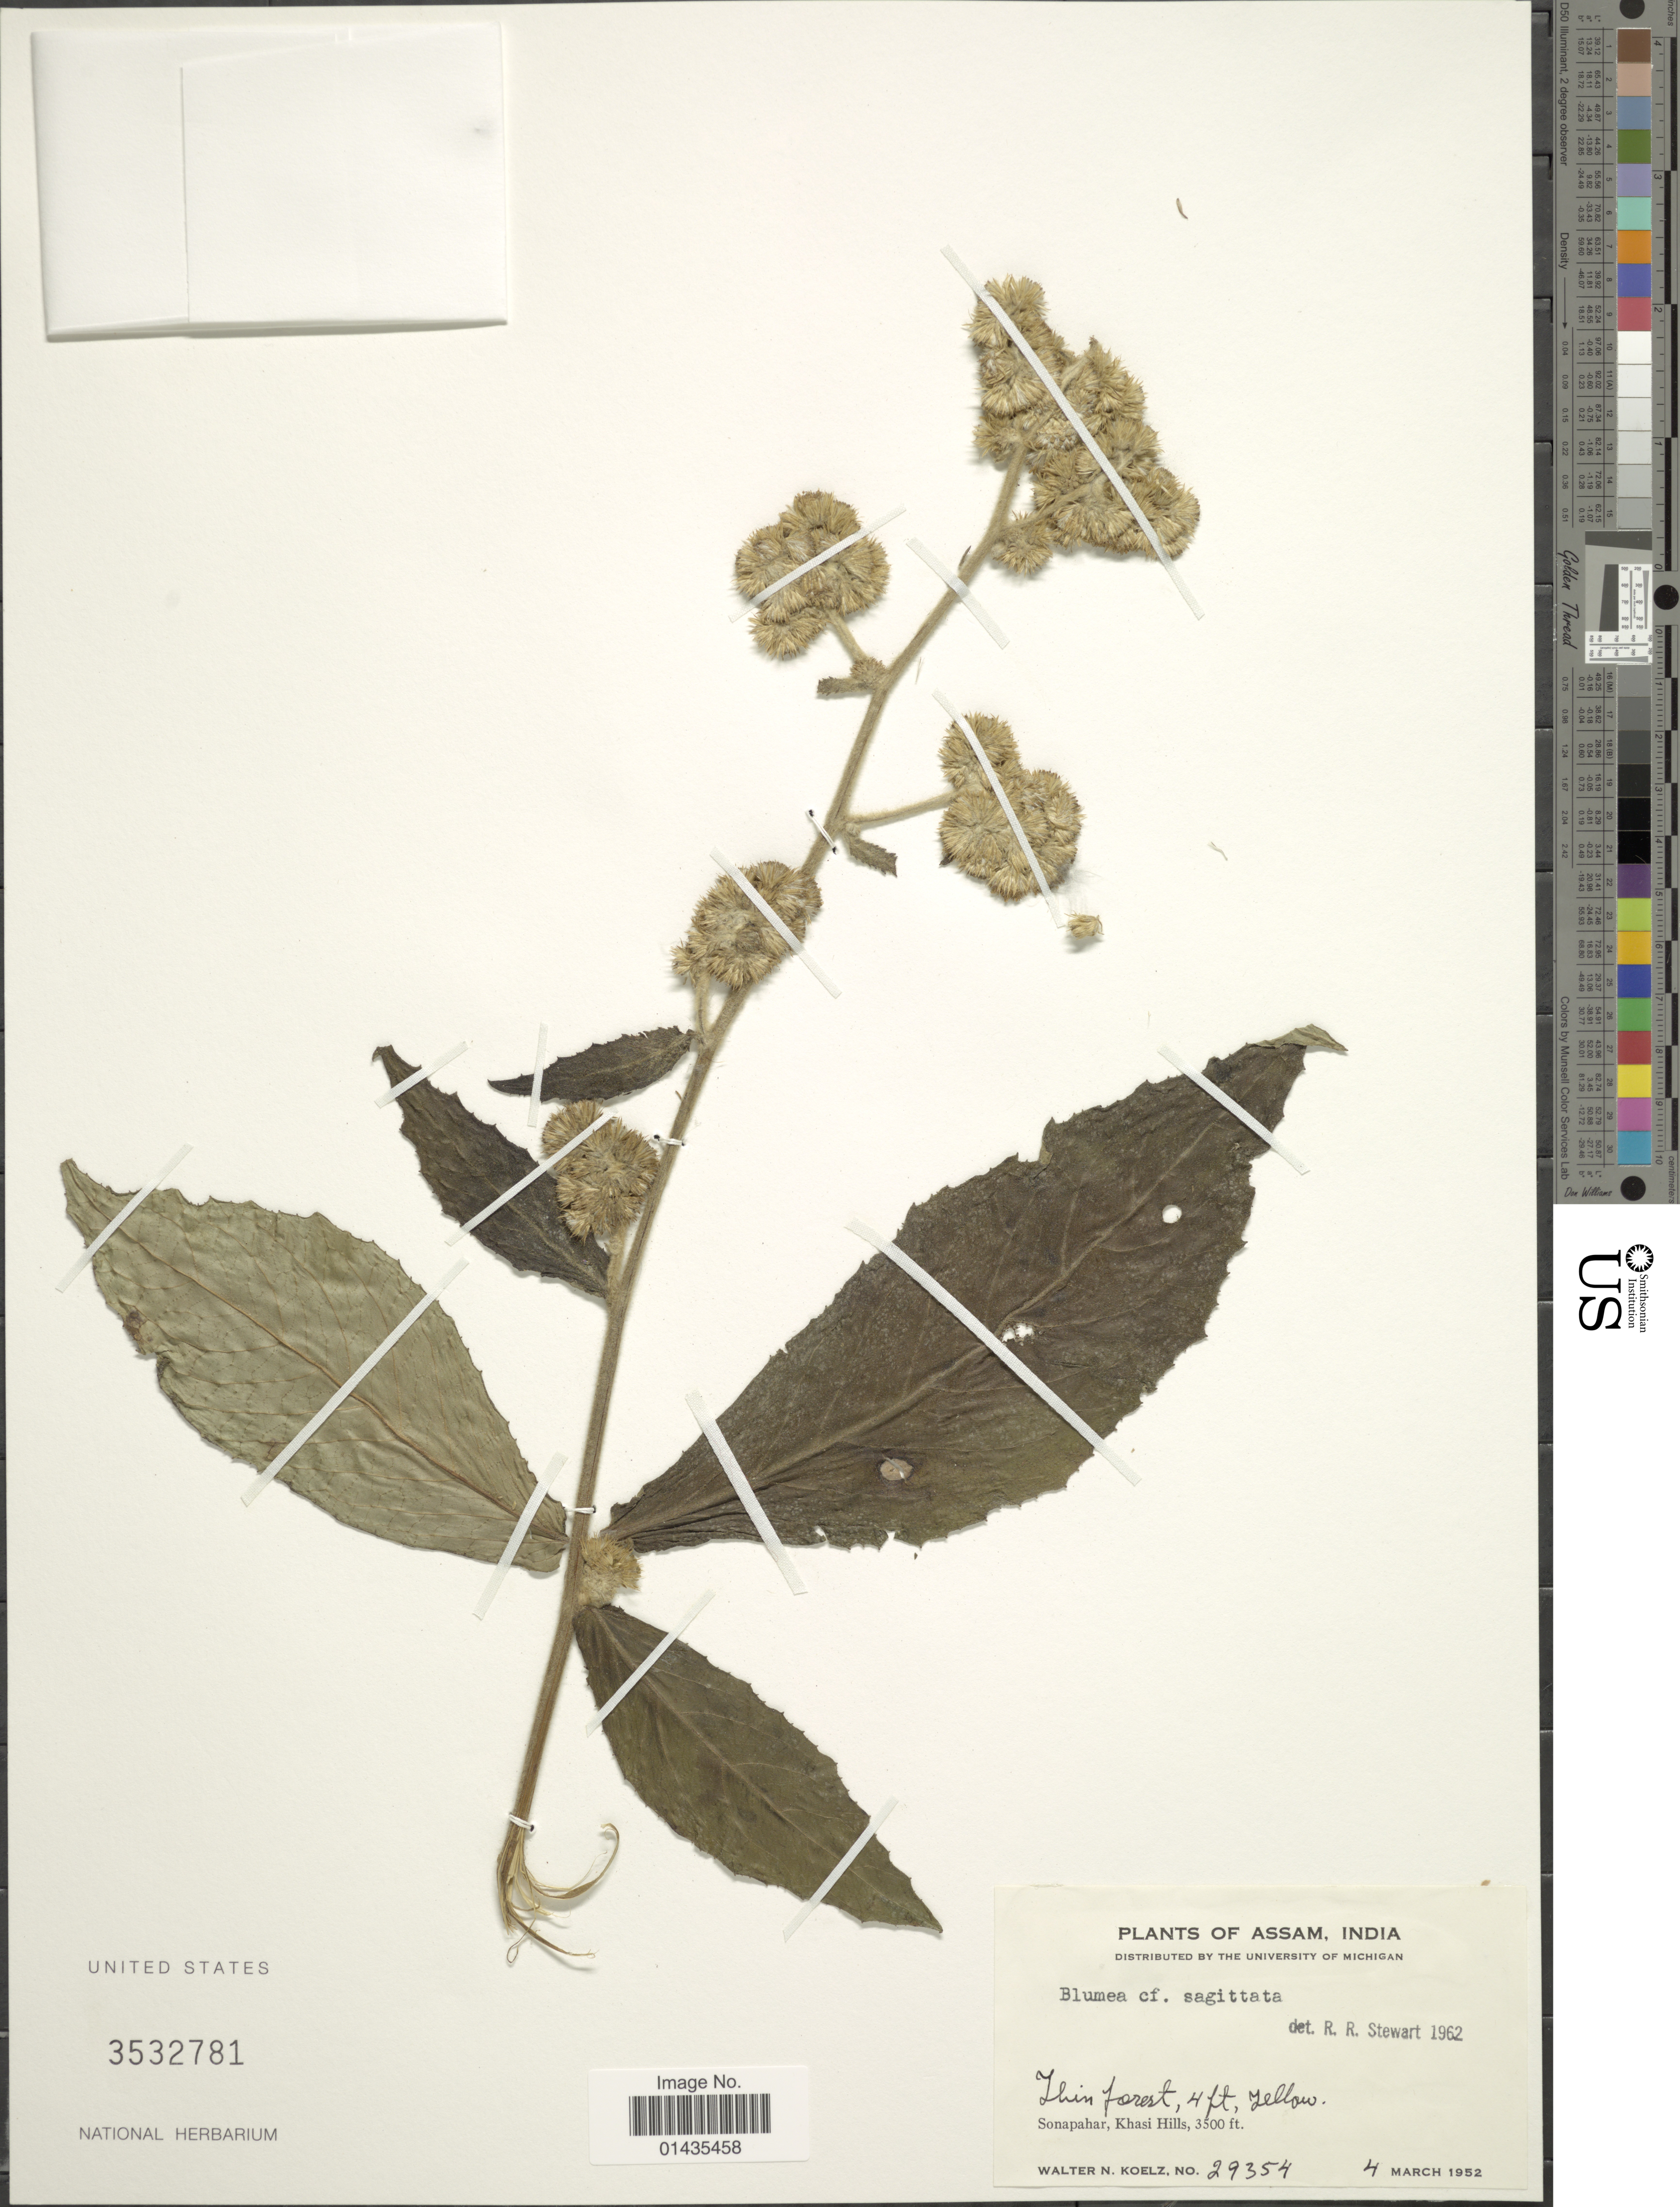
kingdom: Plantae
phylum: Tracheophyta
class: Magnoliopsida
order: Asterales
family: Asteraceae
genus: Blumea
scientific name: Blumea sagittata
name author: Gagnep.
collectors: W. N. Koelz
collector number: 29354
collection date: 1952-03-04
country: India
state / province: Meghalaya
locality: Sonapahar, Khasi Hills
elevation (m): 1067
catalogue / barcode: US 3532781